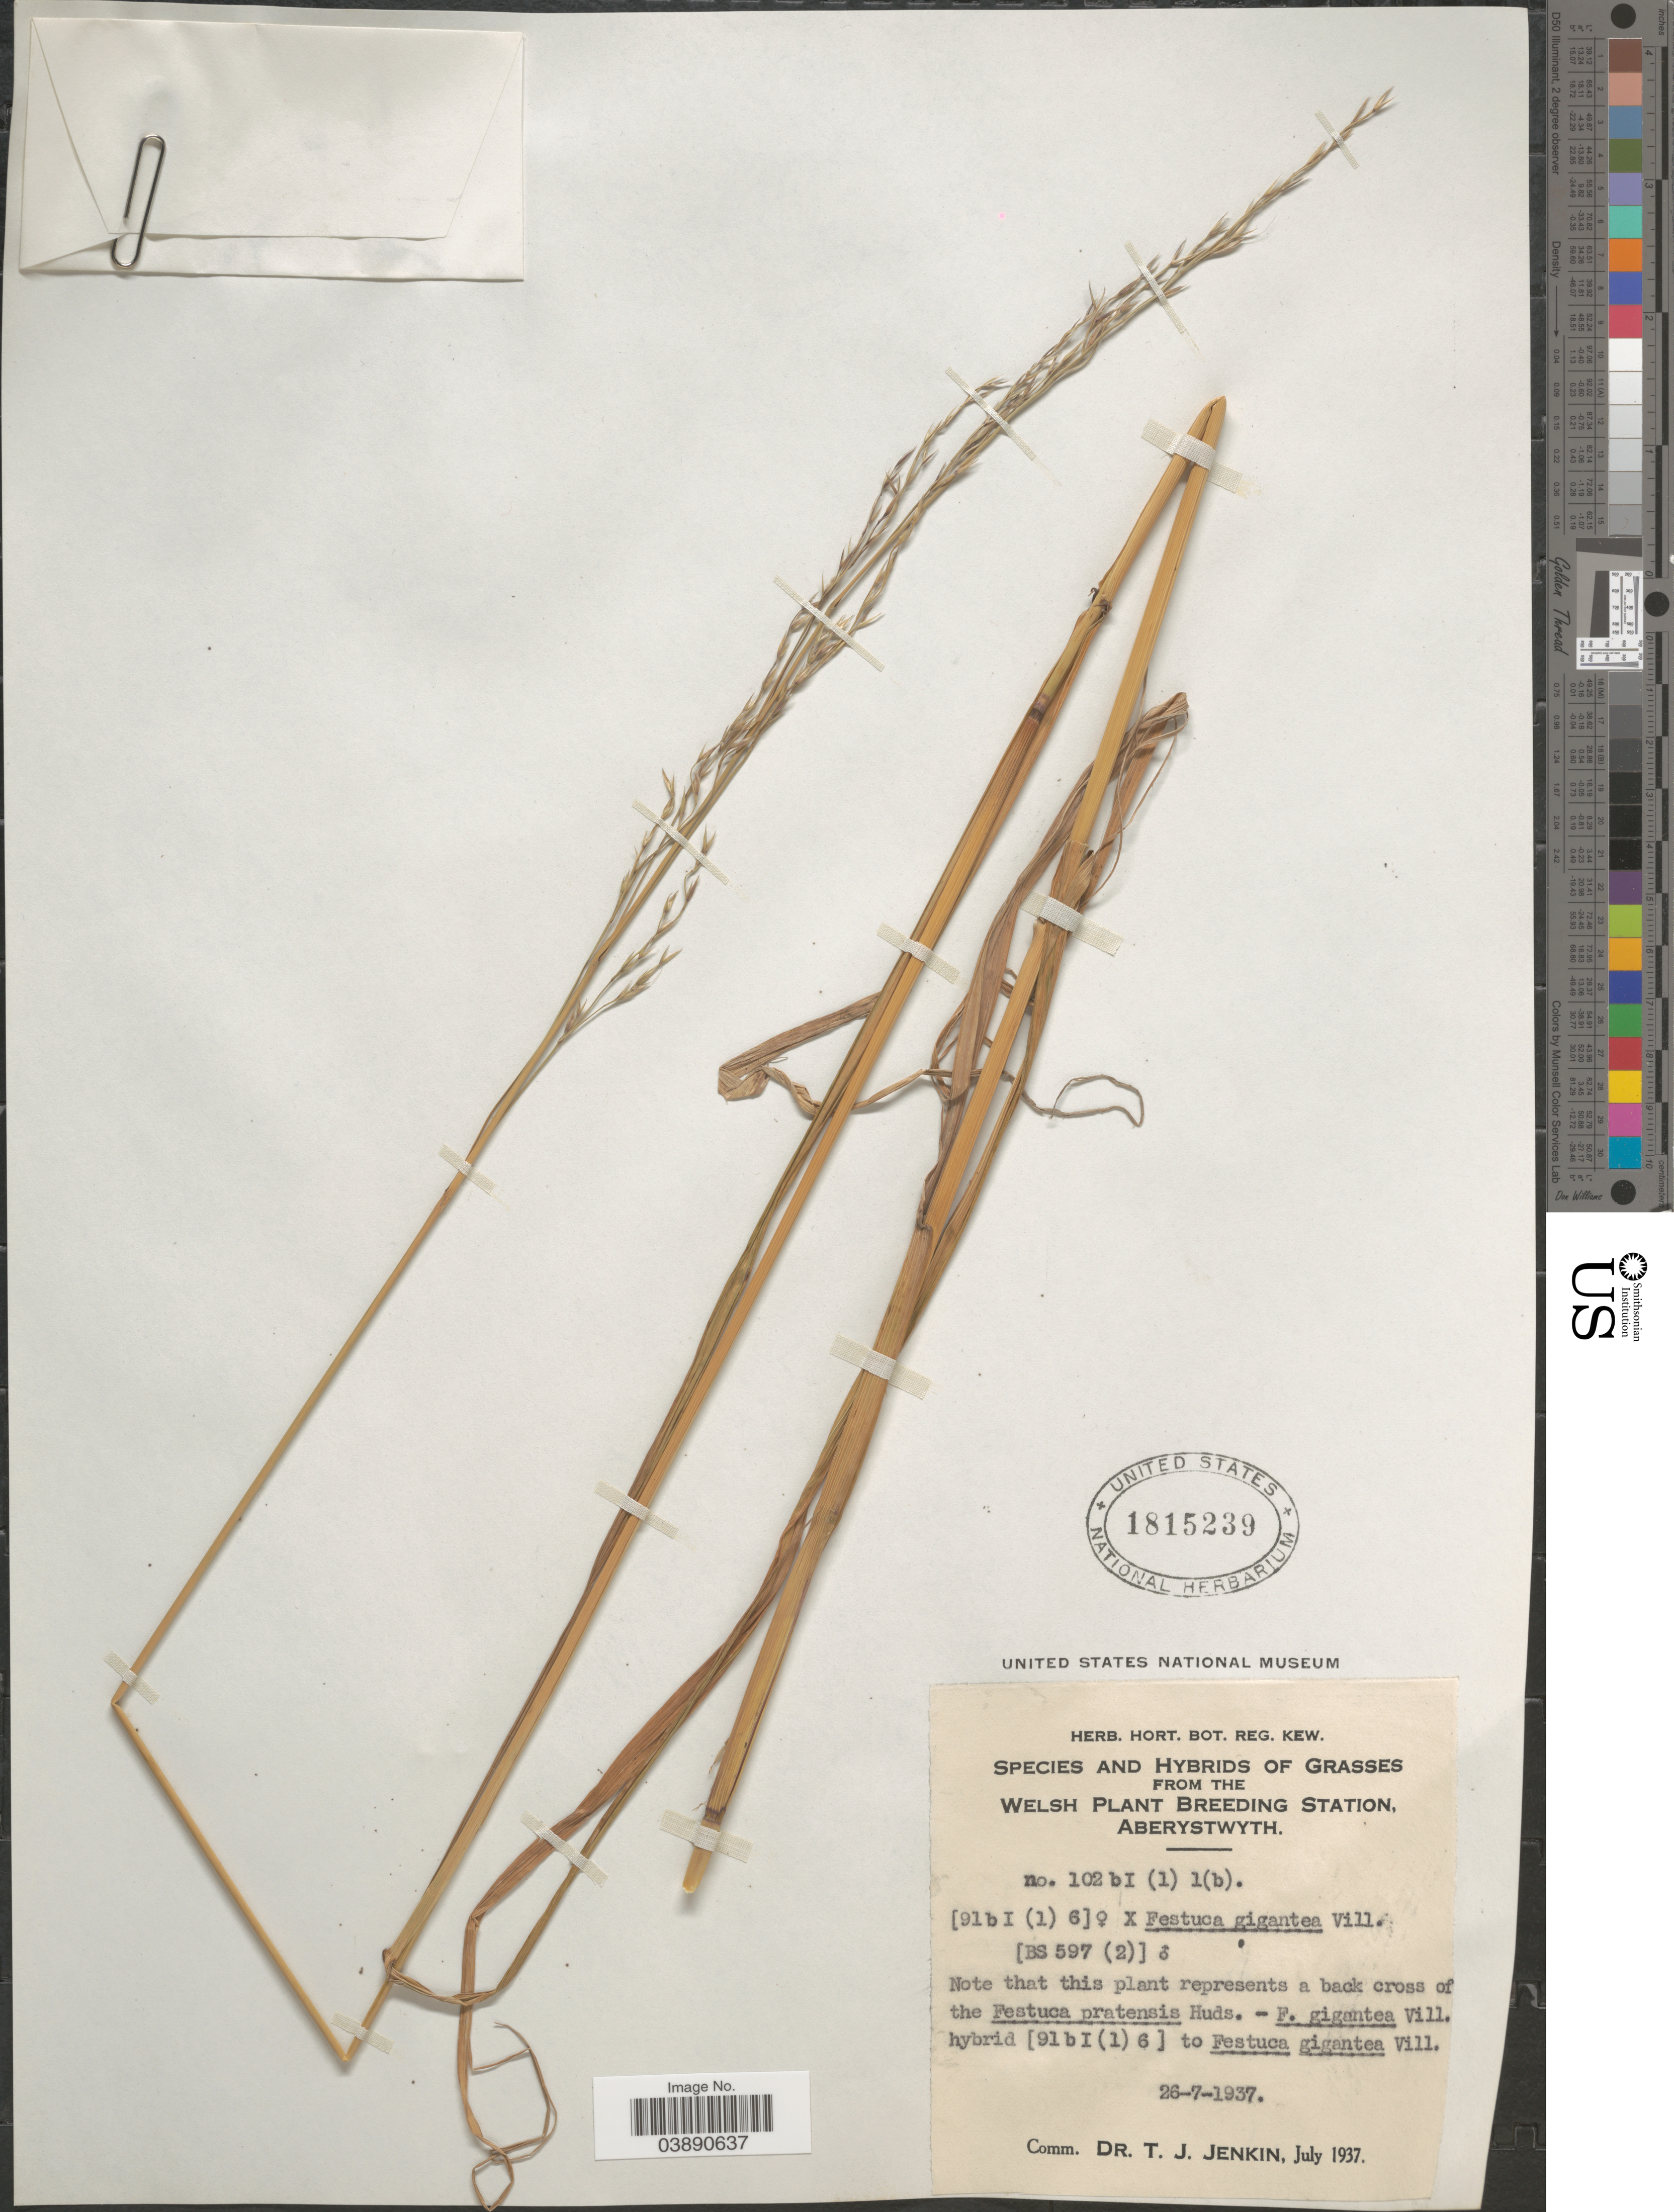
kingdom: Plantae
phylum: Tracheophyta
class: Liliopsida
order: Poales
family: Poaceae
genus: Festuca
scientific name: Festuca sp.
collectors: Ex herb. Hort. Bot. Reg. Kew.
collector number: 102 b I (1) 1 (b)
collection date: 1937-07-26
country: United Kingdom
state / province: Wales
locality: Welsh Plant Breeding Station, Aberystwyth.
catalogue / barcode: US 1815239